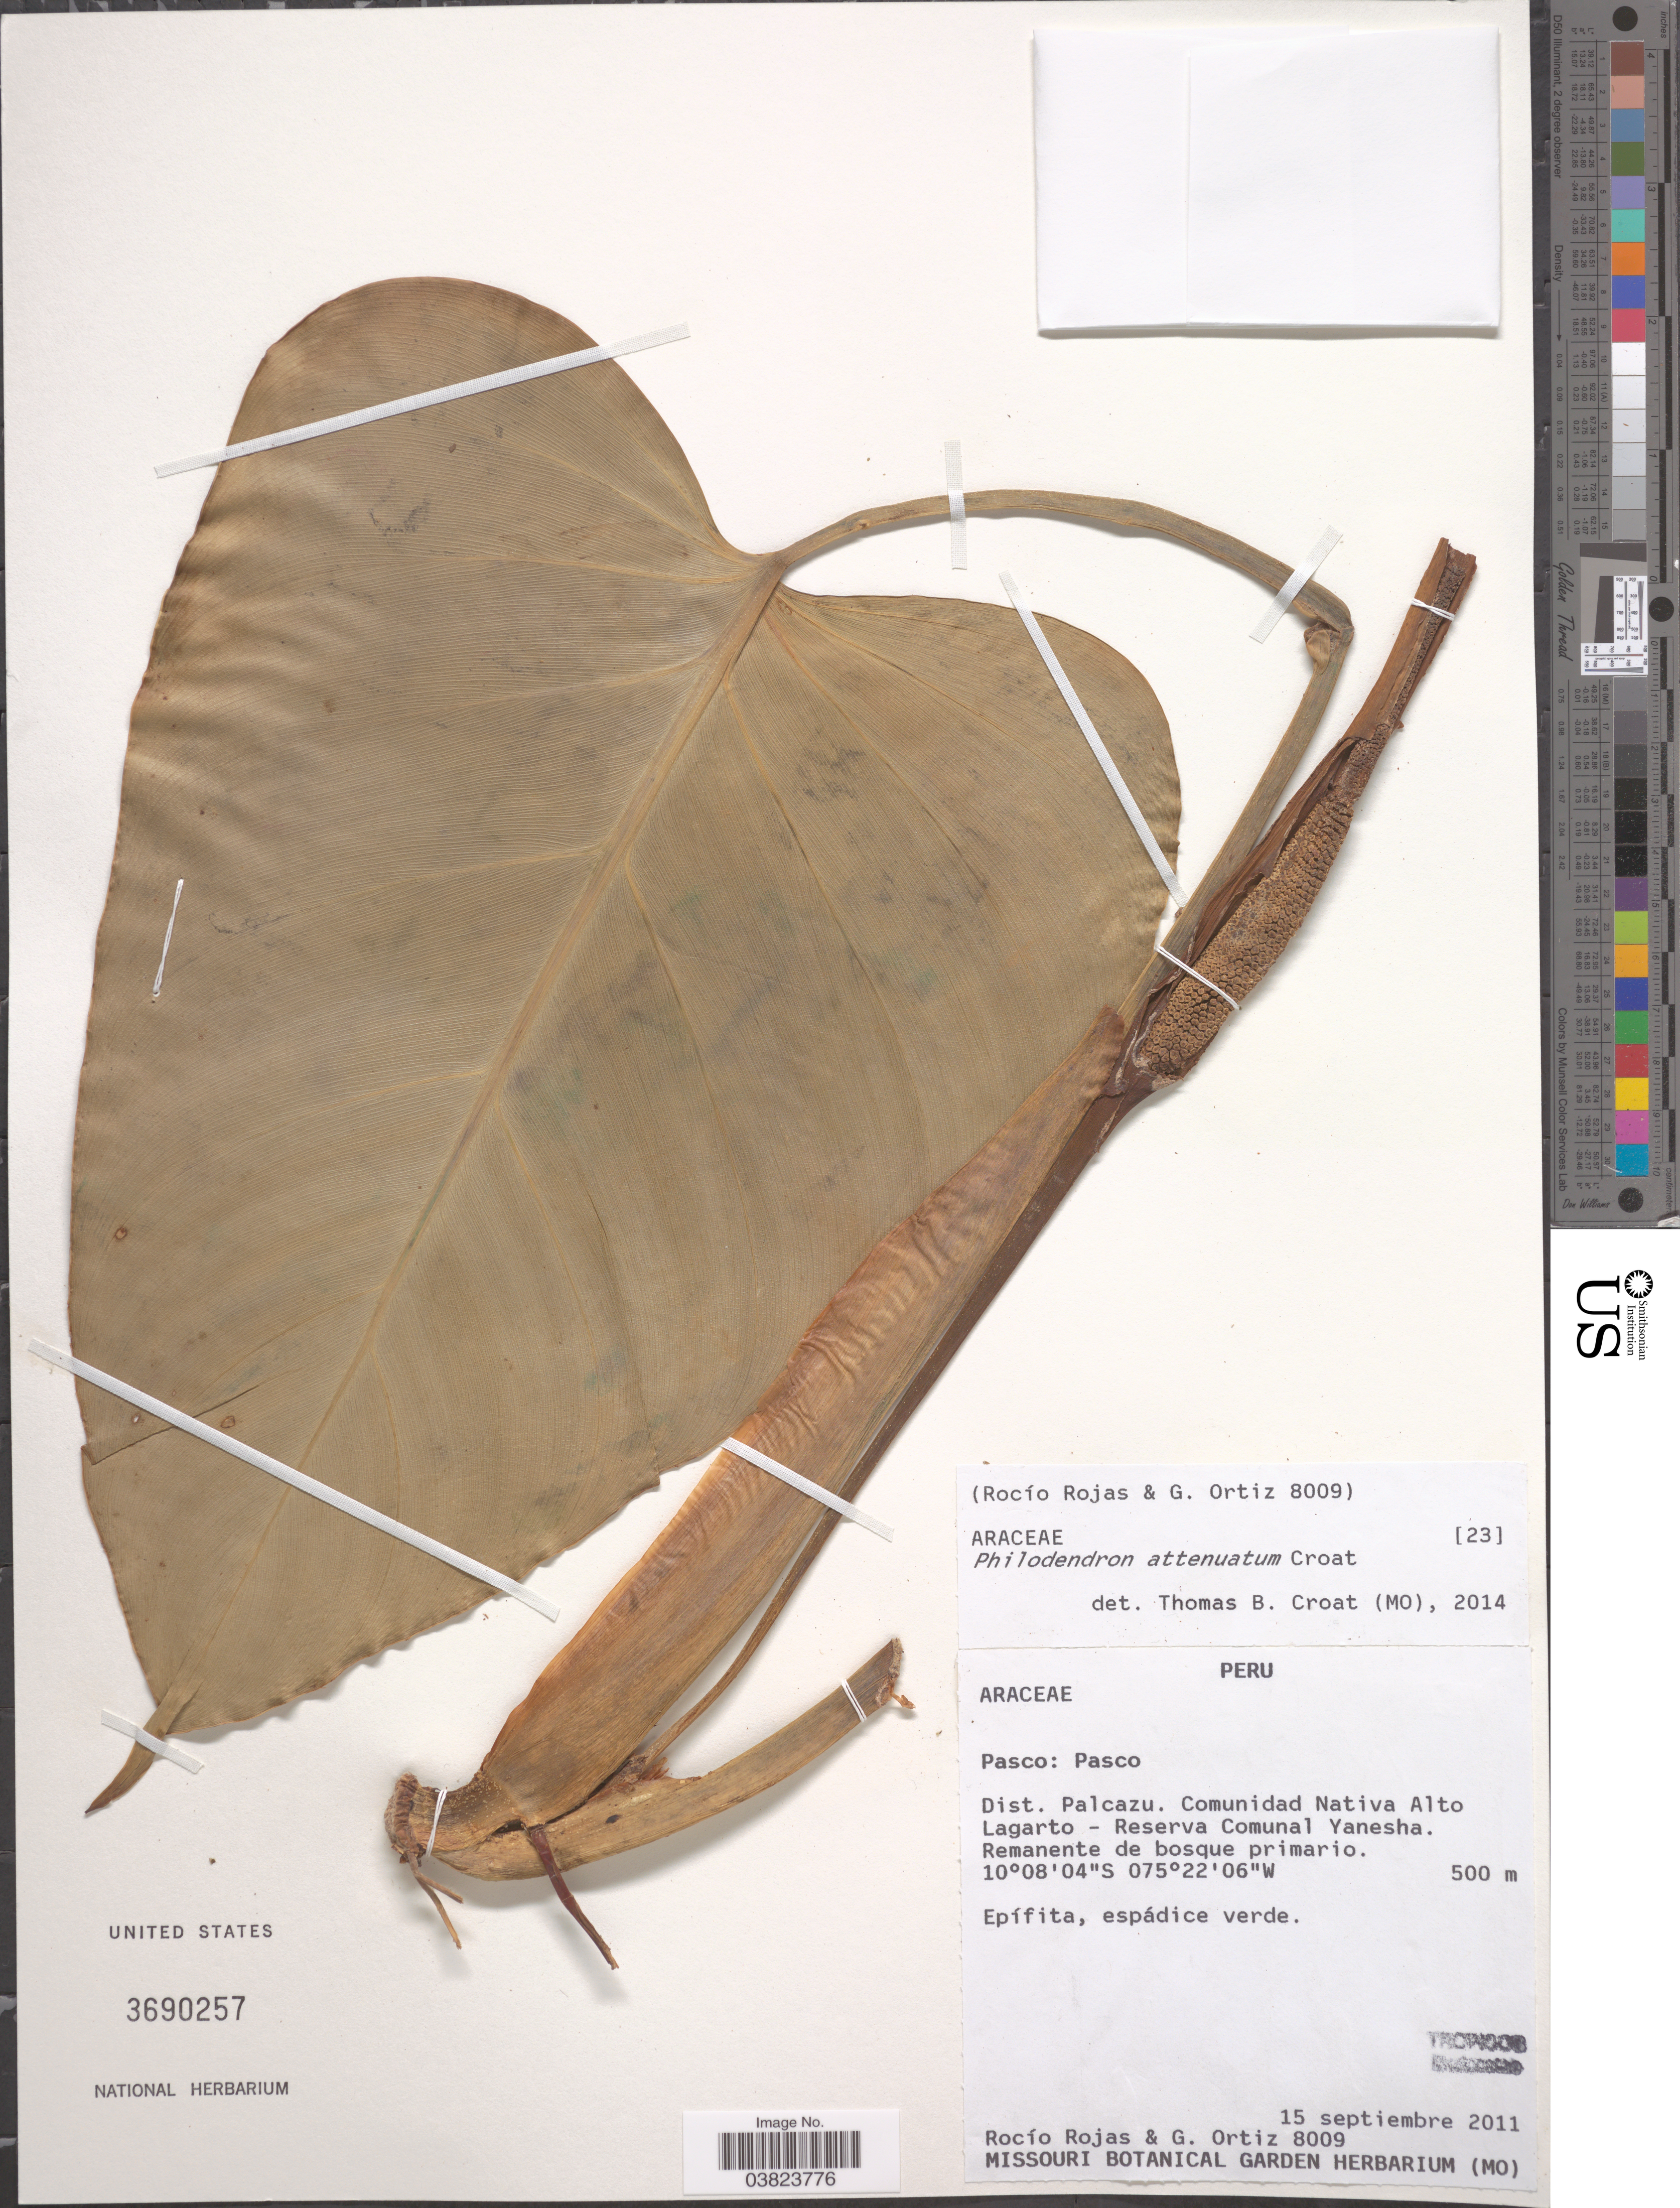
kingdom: Plantae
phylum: Tracheophyta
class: Liliopsida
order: Alismatales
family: Araceae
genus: Philodendron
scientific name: Philodendron attenuatum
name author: Croat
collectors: R. Rojas & G. Ortiz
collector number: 8009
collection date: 2011-09-15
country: Peru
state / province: Pasco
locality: Pasco. Dist. Palcazu. Comunidad Nativa Alto Lagarto - Reserva Comunal Yanesha.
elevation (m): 500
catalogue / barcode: US 3690257